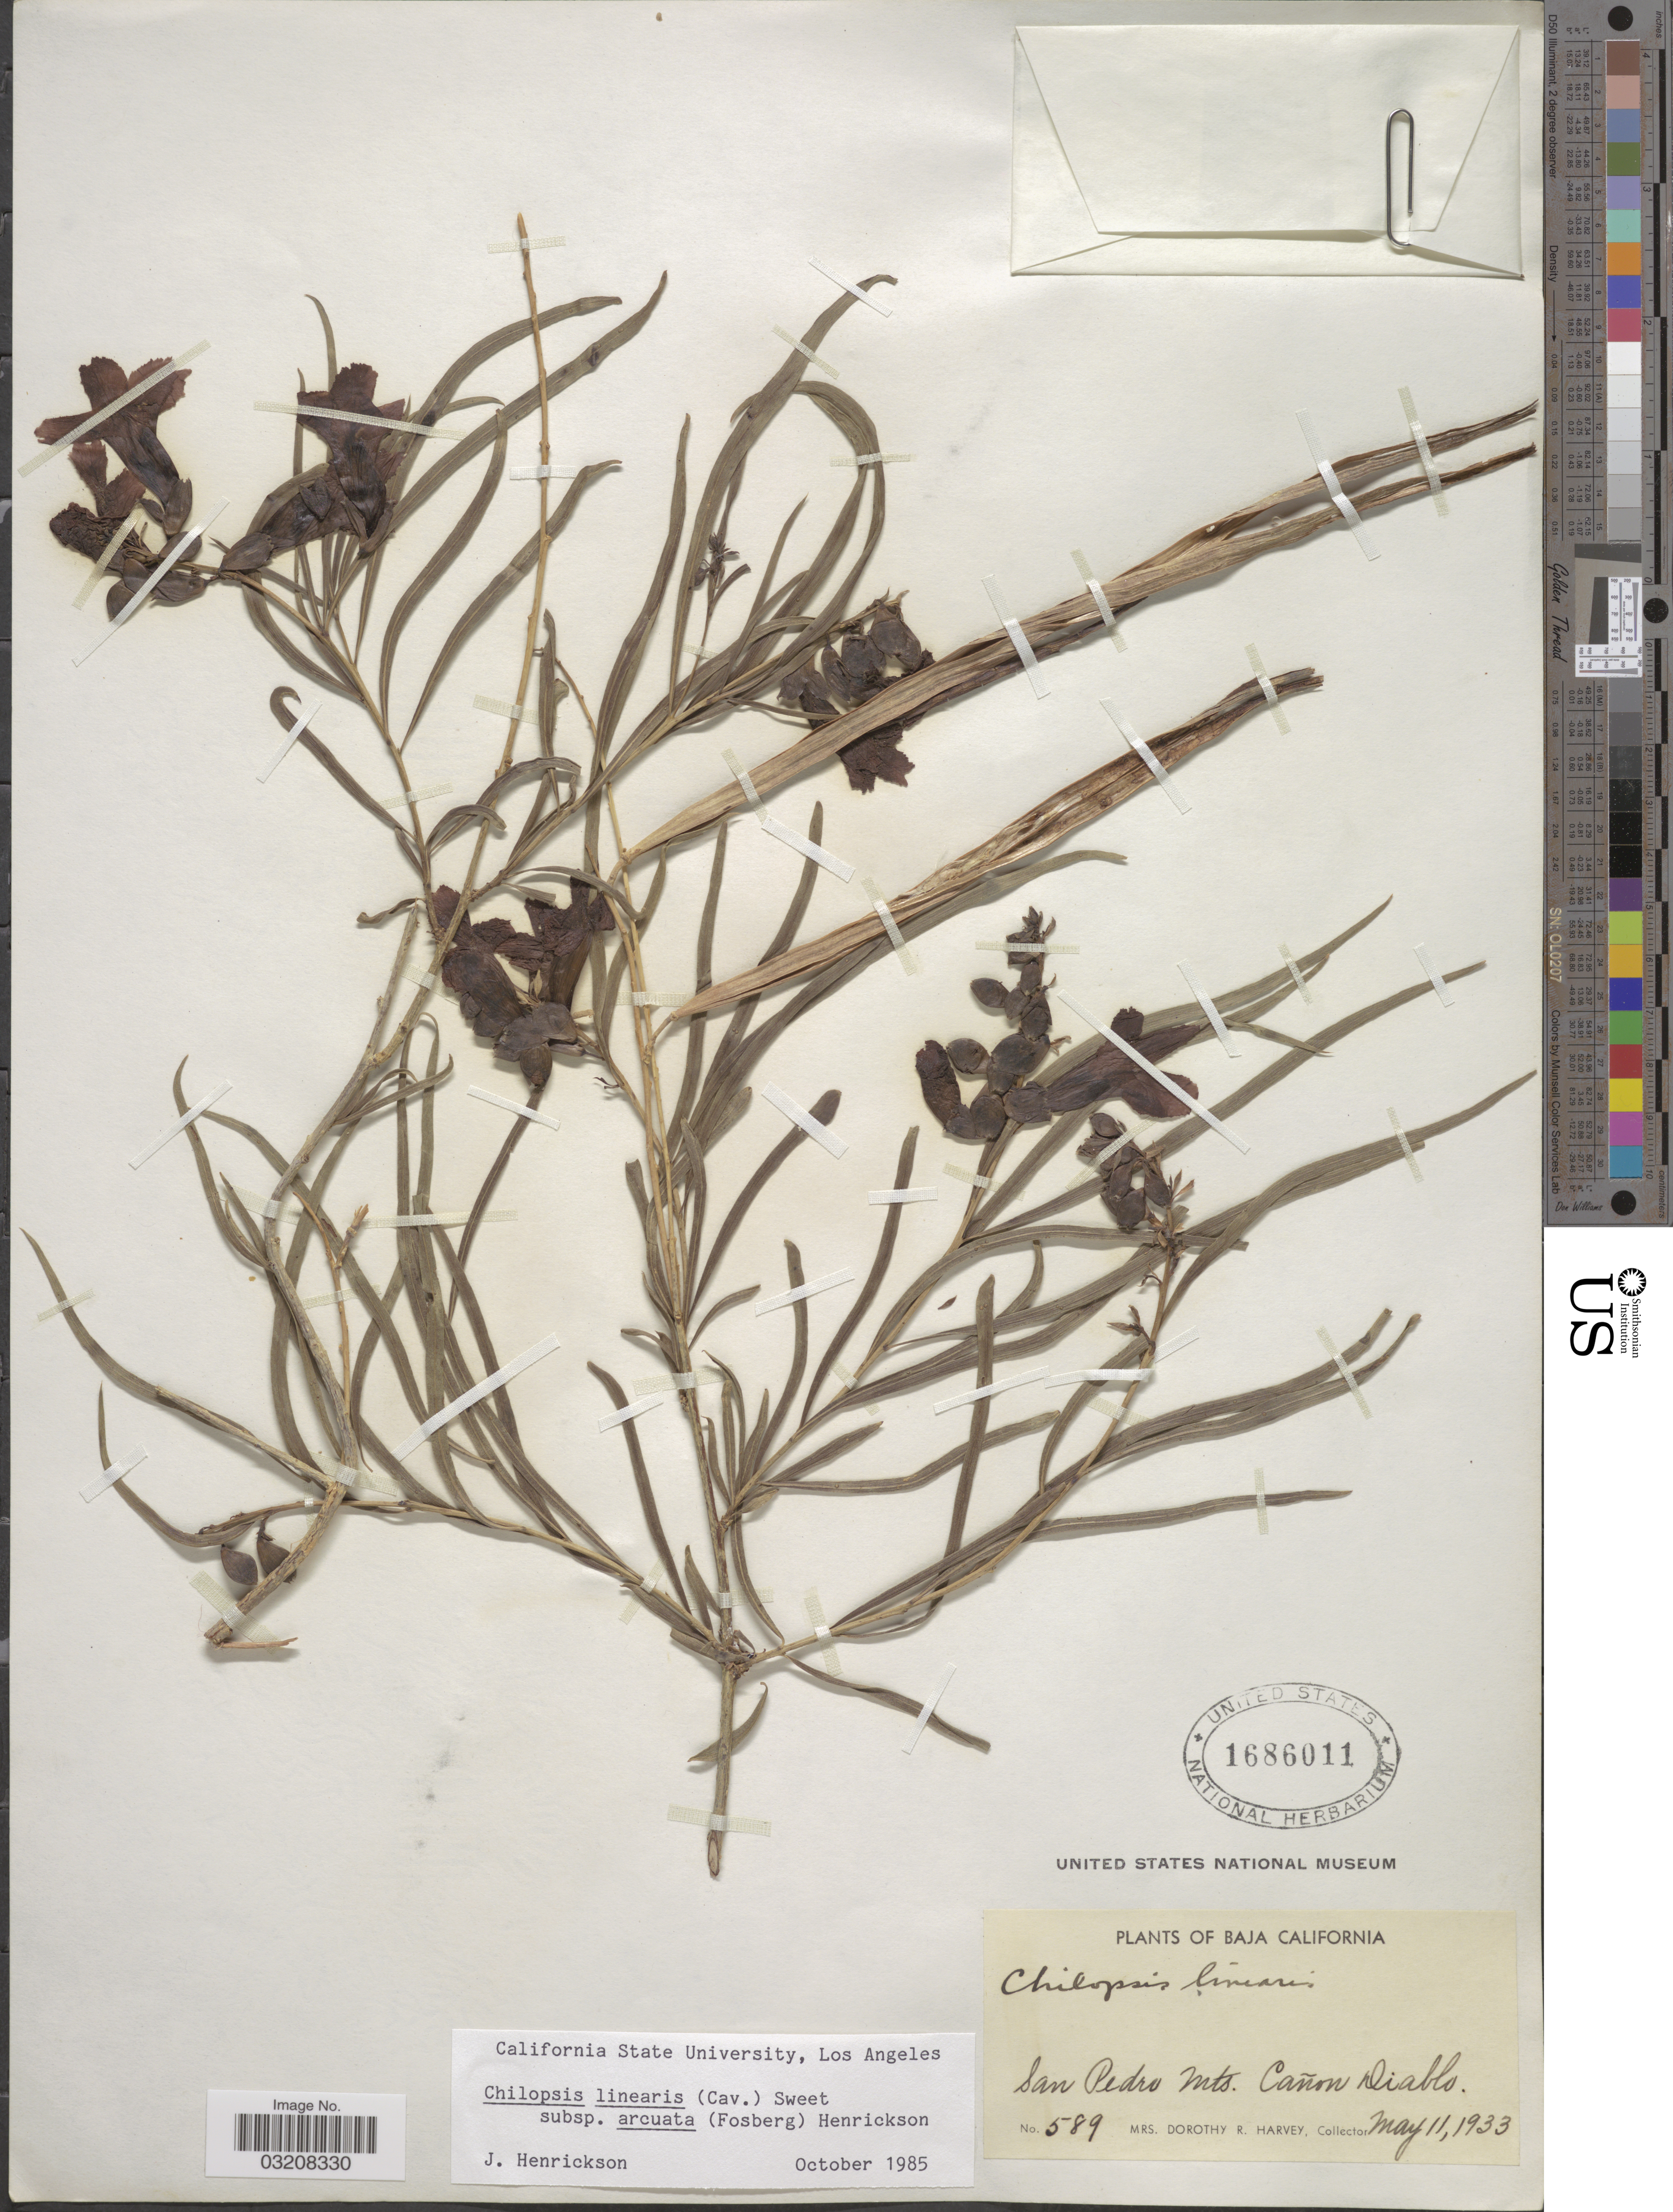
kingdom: Plantae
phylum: Tracheophyta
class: Magnoliopsida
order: Lamiales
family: Bignoniaceae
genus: Chilopsis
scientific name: Chilopsis linearis subsp. arcuata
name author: (Fosberg) Henrickson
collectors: Harvey, Mrs. D. R.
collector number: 589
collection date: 1933-05-11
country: Mexico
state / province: Baja California Norte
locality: San Pedro Mts. Cañon Diablo.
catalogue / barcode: US 1686011